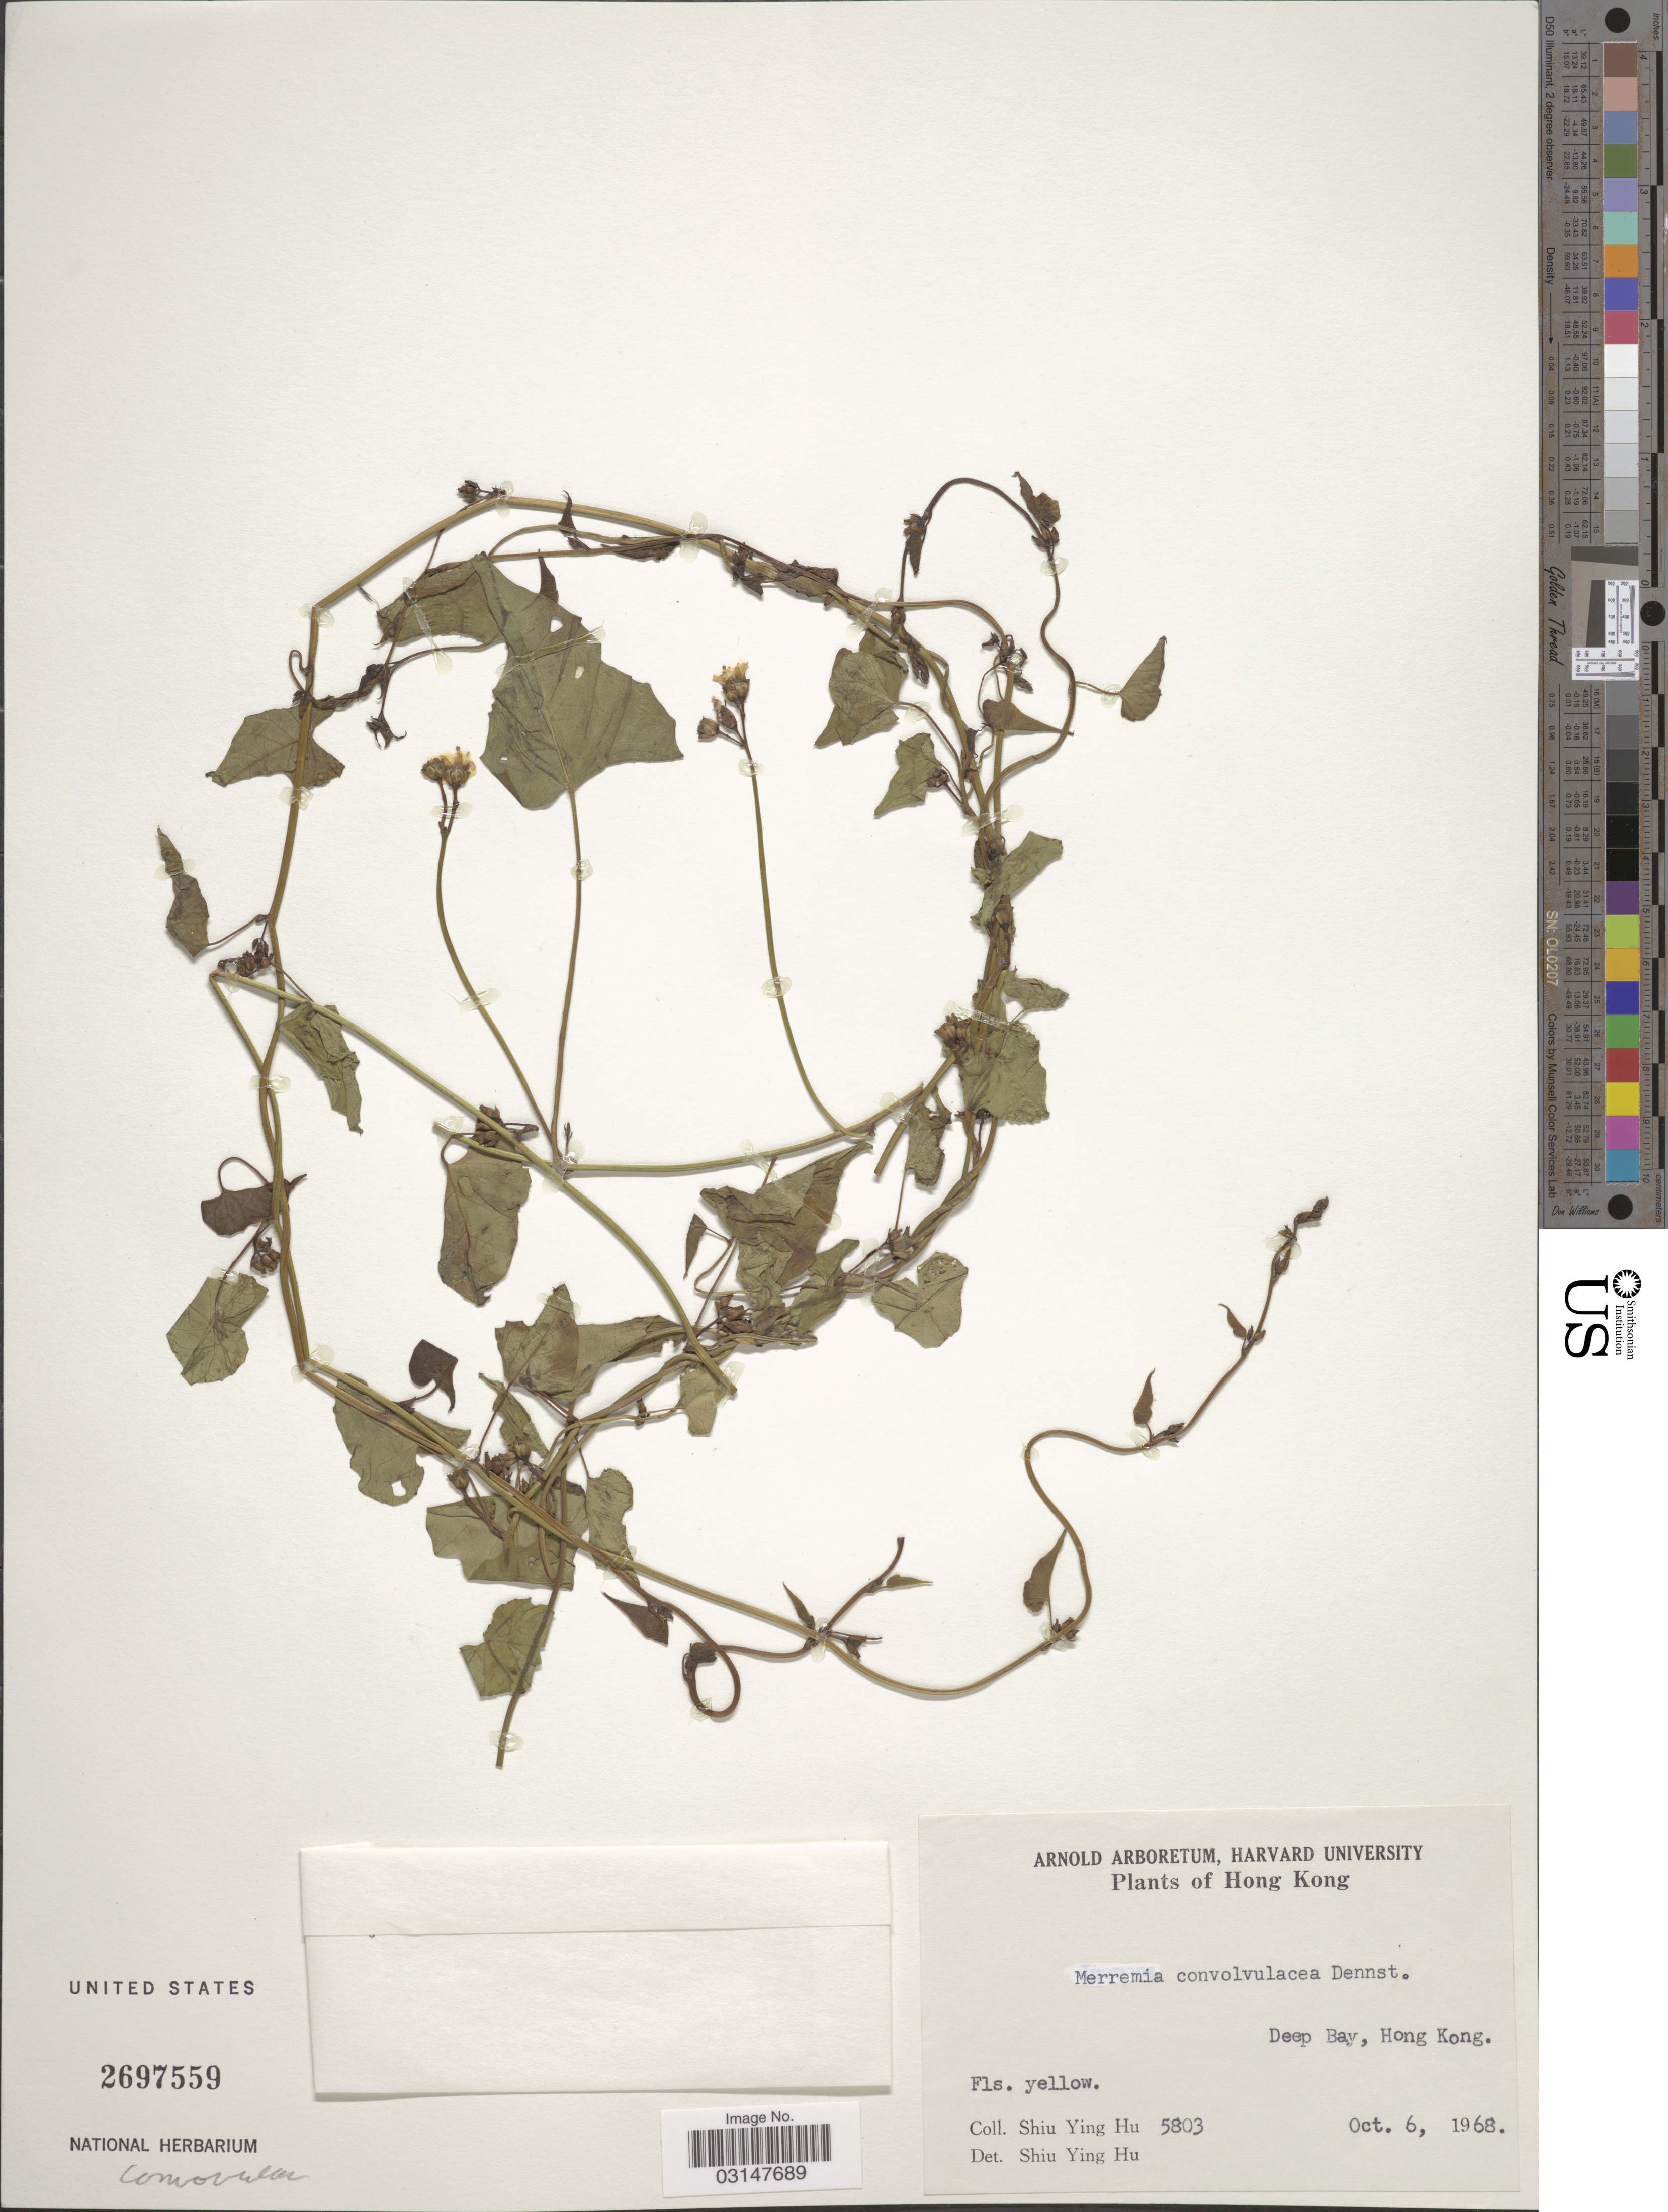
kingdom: Plantae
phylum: Tracheophyta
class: Magnoliopsida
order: Solanales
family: Convolvulaceae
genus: Merremia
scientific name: Merremia hederacea f. hederacea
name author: (Burm. f.) Hallier f.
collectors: S. Y. Hu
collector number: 5803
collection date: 1968-10-06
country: China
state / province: Hong Kong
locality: Deep Bay, Hong Kong.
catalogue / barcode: US 2697559